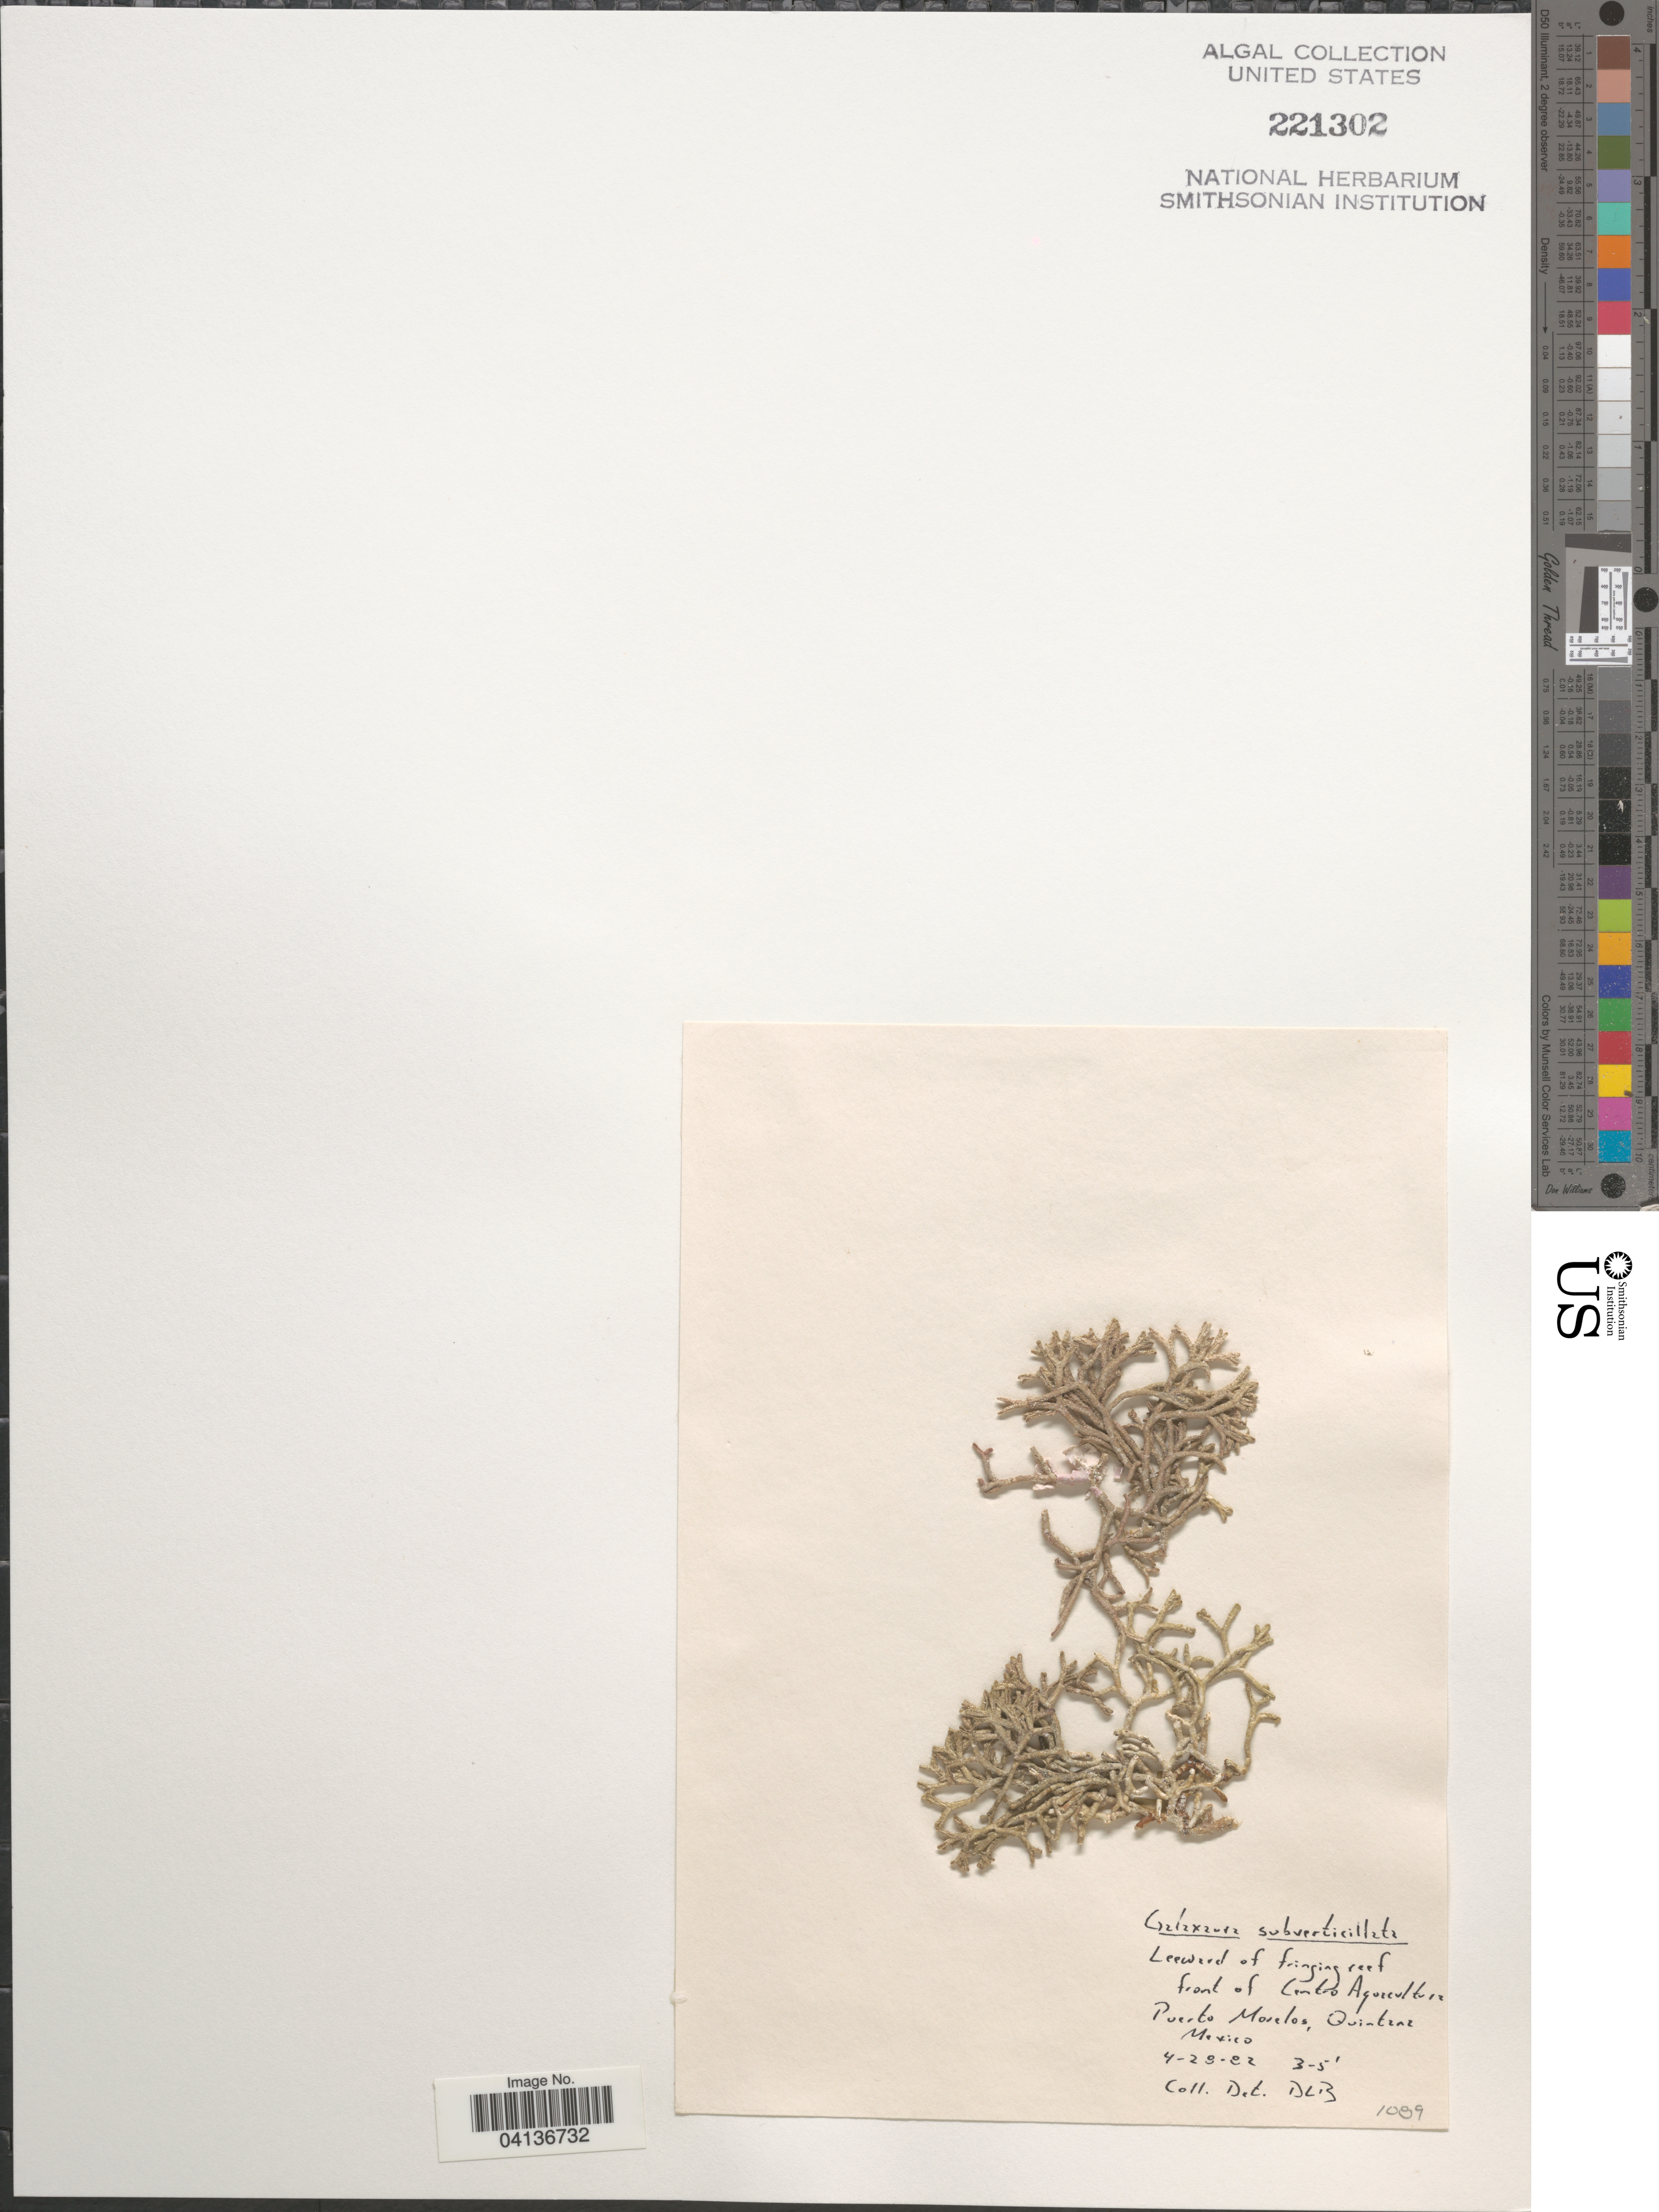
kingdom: Plantae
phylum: Rhodophyta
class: Florideophyceae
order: Nemaliales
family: Galaxauraceae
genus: Galaxaura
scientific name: Galaxaura rugosa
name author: (Ellis & Sol.) J.V.Lamouroux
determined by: Algae name updating Project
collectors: D. L. B.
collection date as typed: Transcribed d/m/y: 28/4/82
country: Mexico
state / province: Quintana Roo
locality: Seeward of fringing reef, front of Centro Aquacultura Puerto Morelos.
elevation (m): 1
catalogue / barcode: US 221302